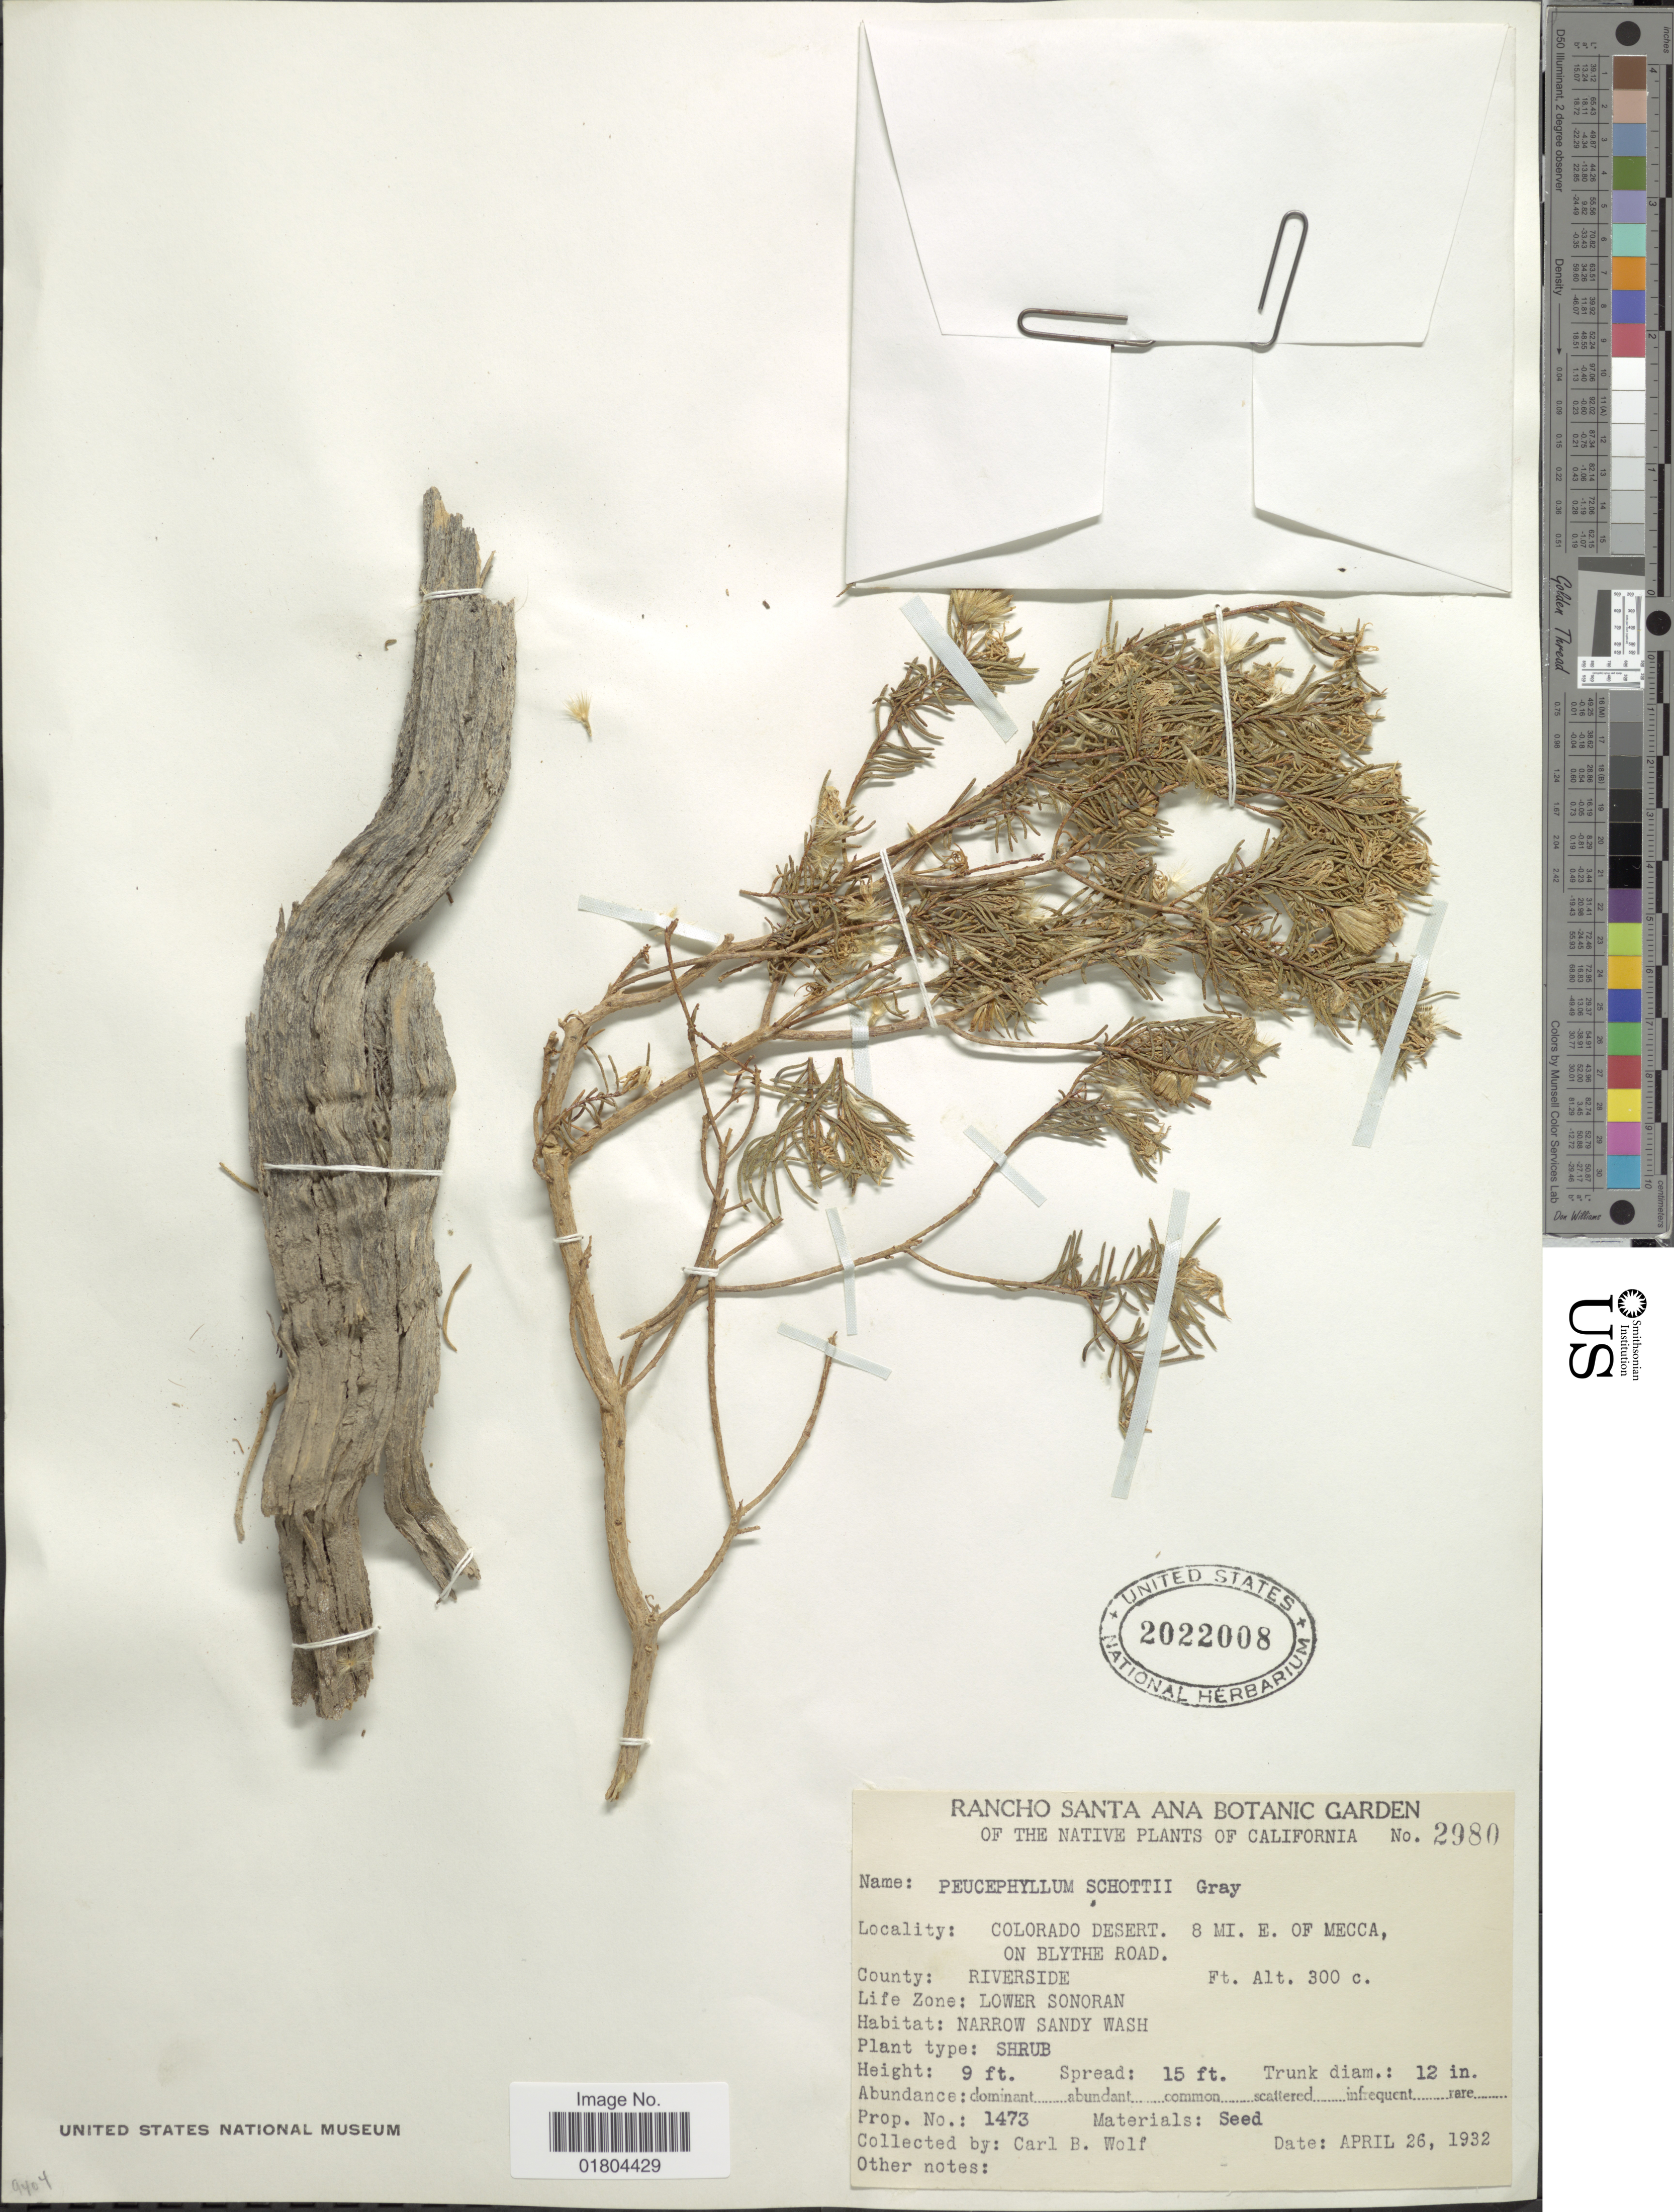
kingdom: Plantae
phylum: Tracheophyta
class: Magnoliopsida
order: Asterales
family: Asteraceae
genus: Peucephyllum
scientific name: Peucephyllum schottii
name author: A. Gray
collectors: C. B. Wolf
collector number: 2980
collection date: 1932-04-26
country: United States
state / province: California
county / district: Riverside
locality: The Naive of California, Colorado Desert. 8 mi E of Mecca, on Blythe Road, County Riverside, Lower Sonoran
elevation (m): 91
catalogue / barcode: US 2022008